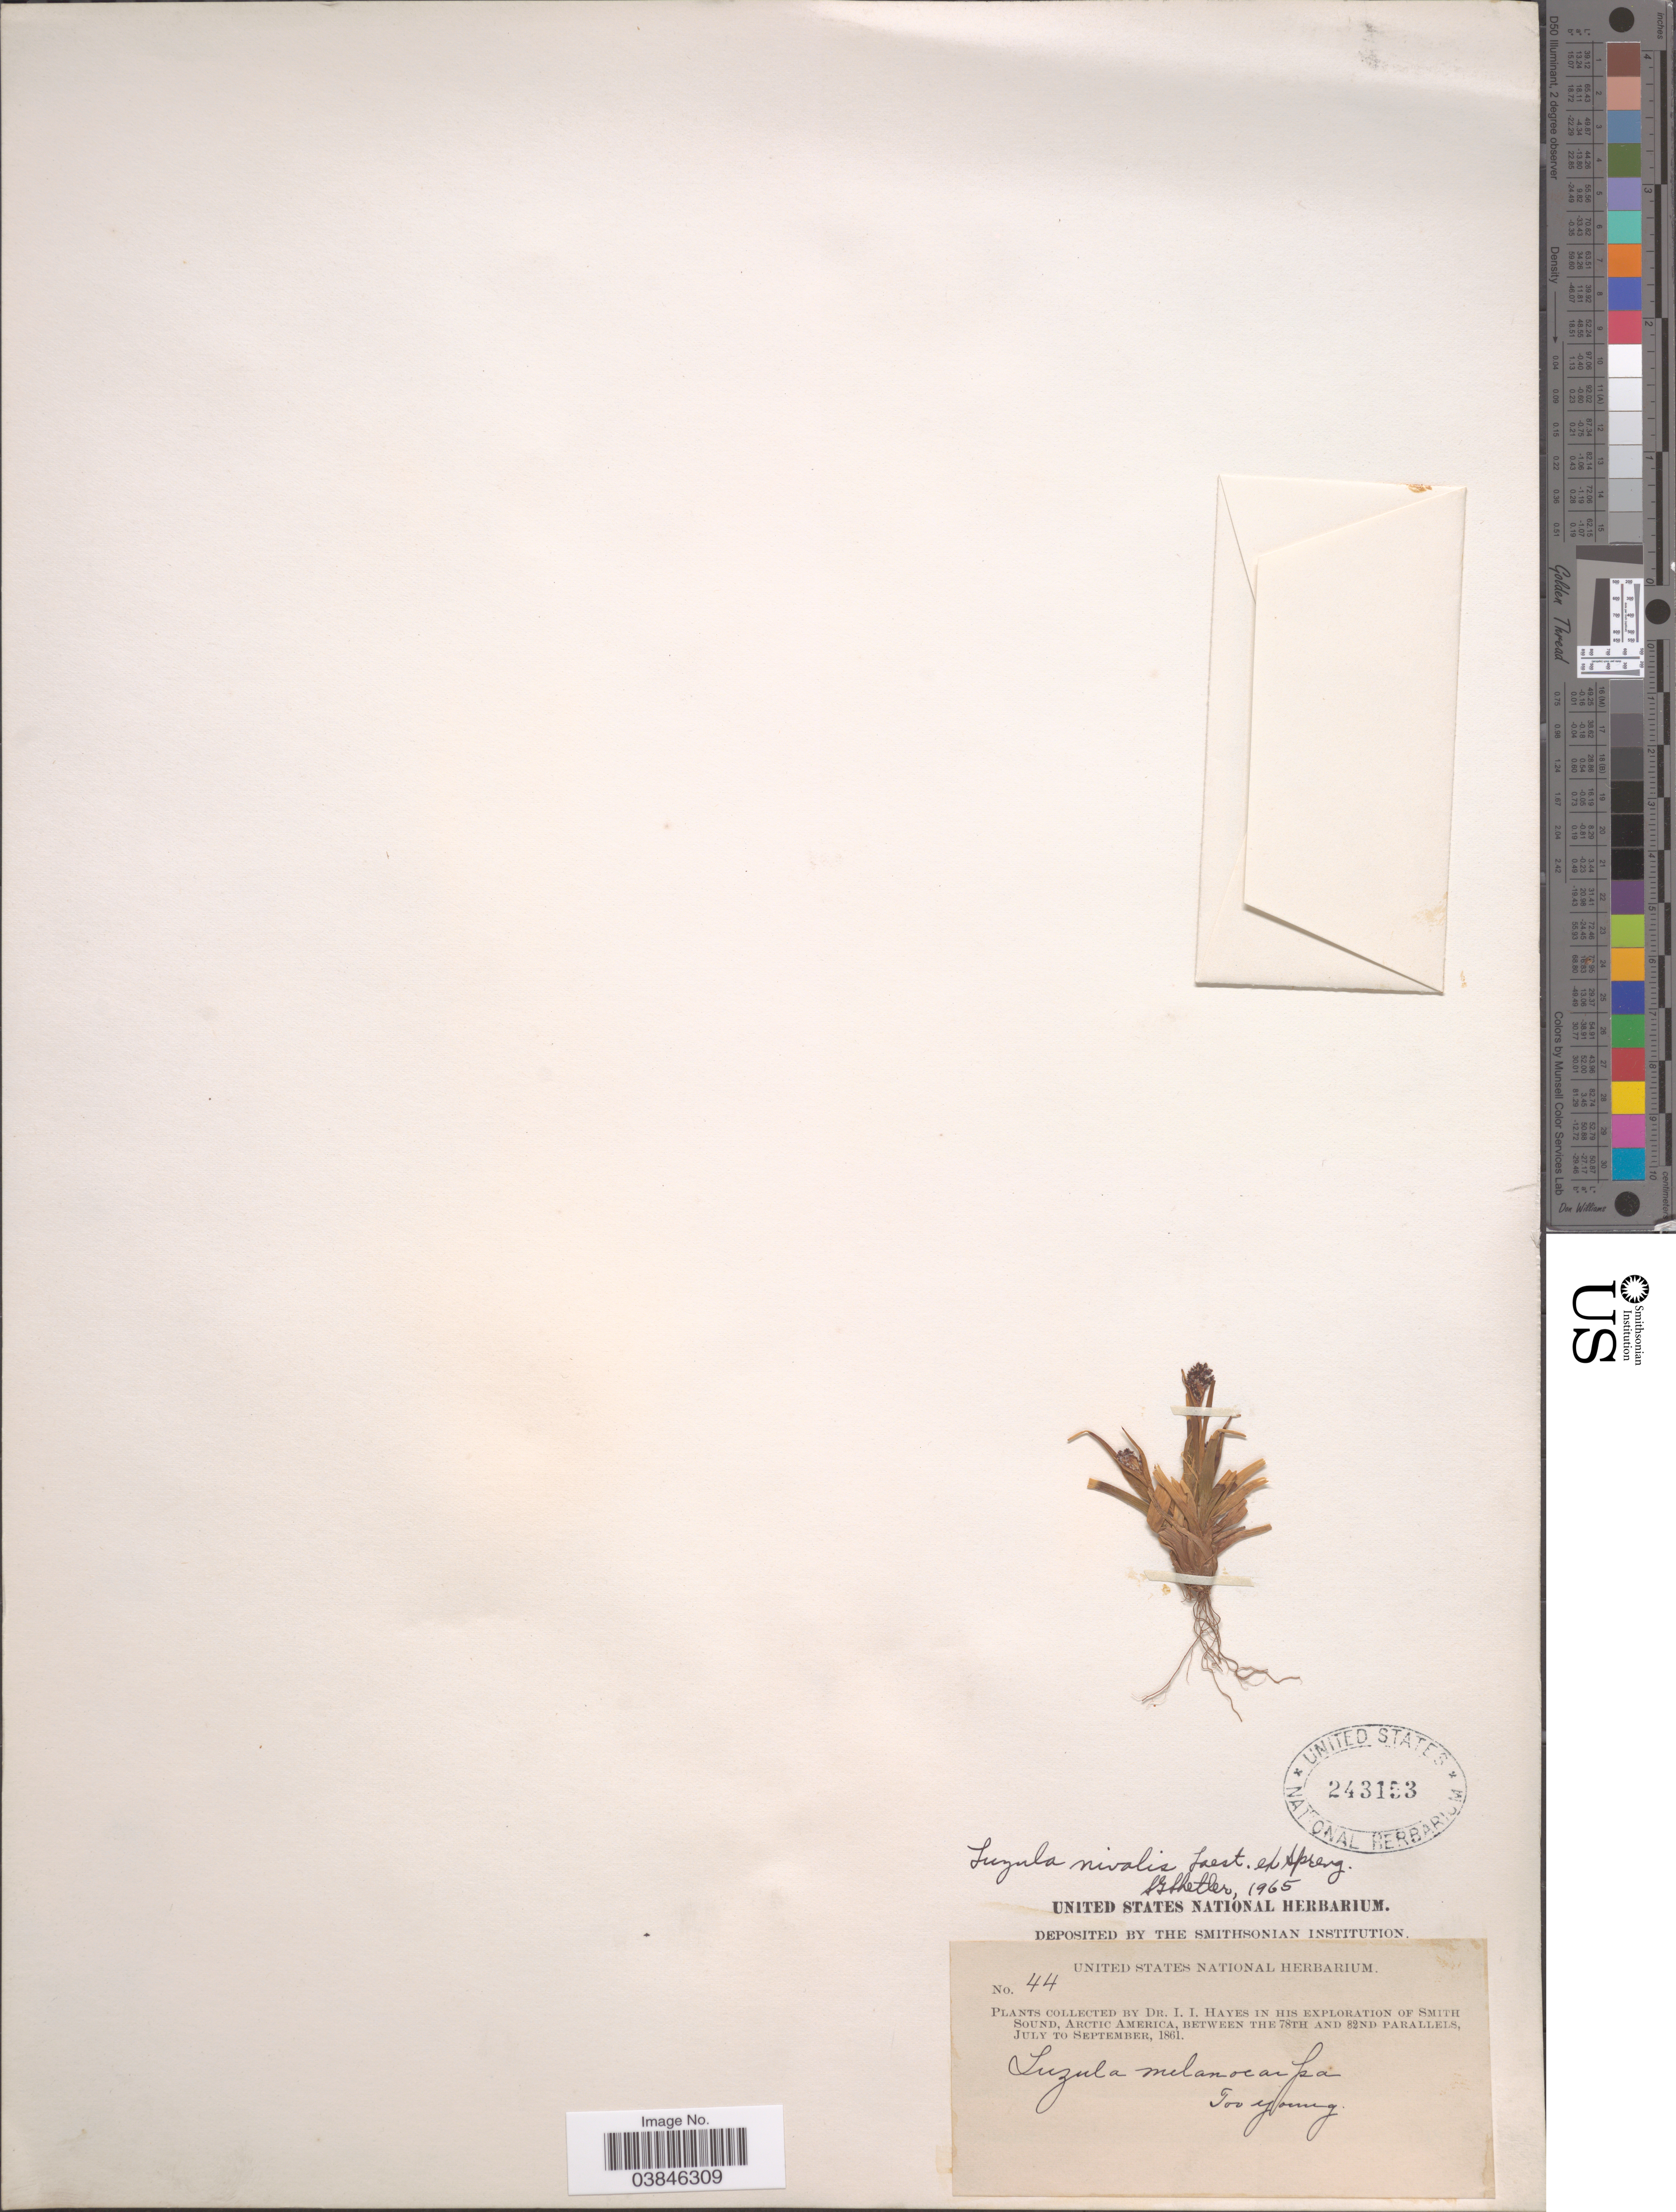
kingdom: Plantae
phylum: Tracheophyta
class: Liliopsida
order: Poales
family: Juncaceae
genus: Luzula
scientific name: Luzula nivalis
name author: (Laest.) Spreng.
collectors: I. I. Hayes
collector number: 44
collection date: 1861-07/1861-09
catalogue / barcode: US 243153